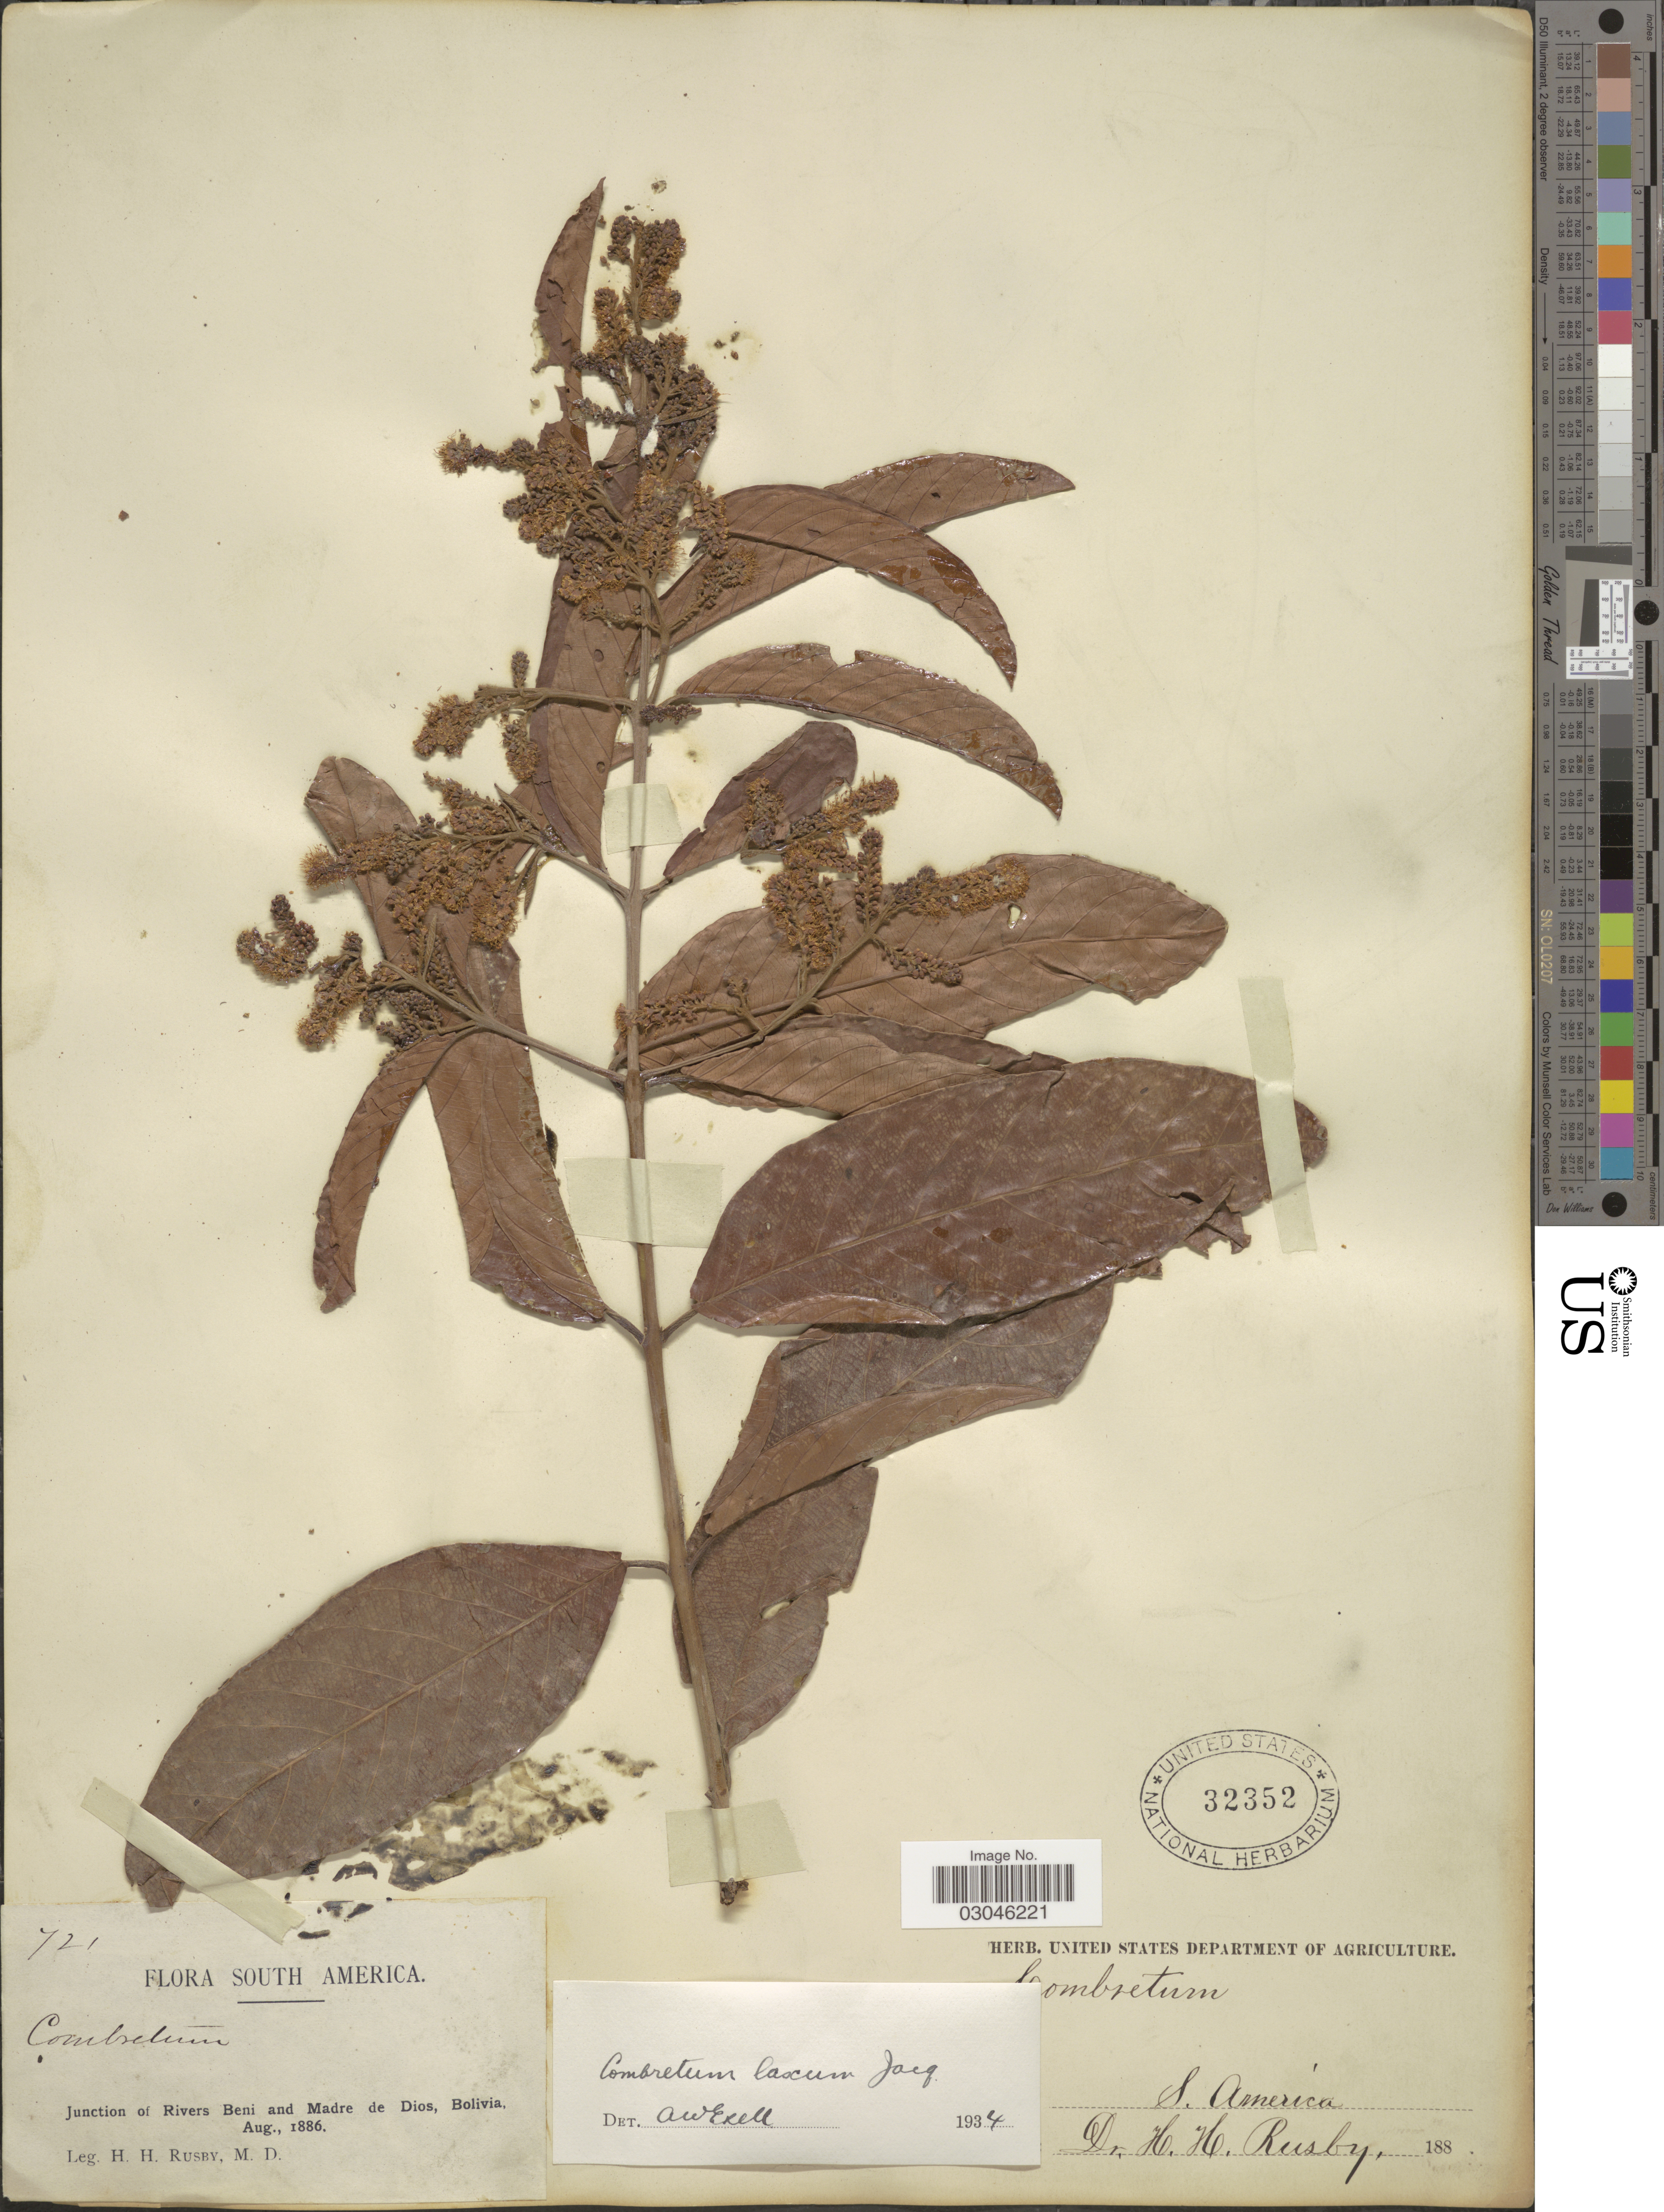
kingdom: Plantae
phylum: Tracheophyta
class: Magnoliopsida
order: Myrtales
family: Combretaceae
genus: Combretum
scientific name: Combretum laxum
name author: Jacq.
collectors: H. H. Rusby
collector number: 721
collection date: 1886-08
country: Bolivia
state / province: Beni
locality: Junction of Rivers Beni and Madre de Dios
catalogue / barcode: US 32352